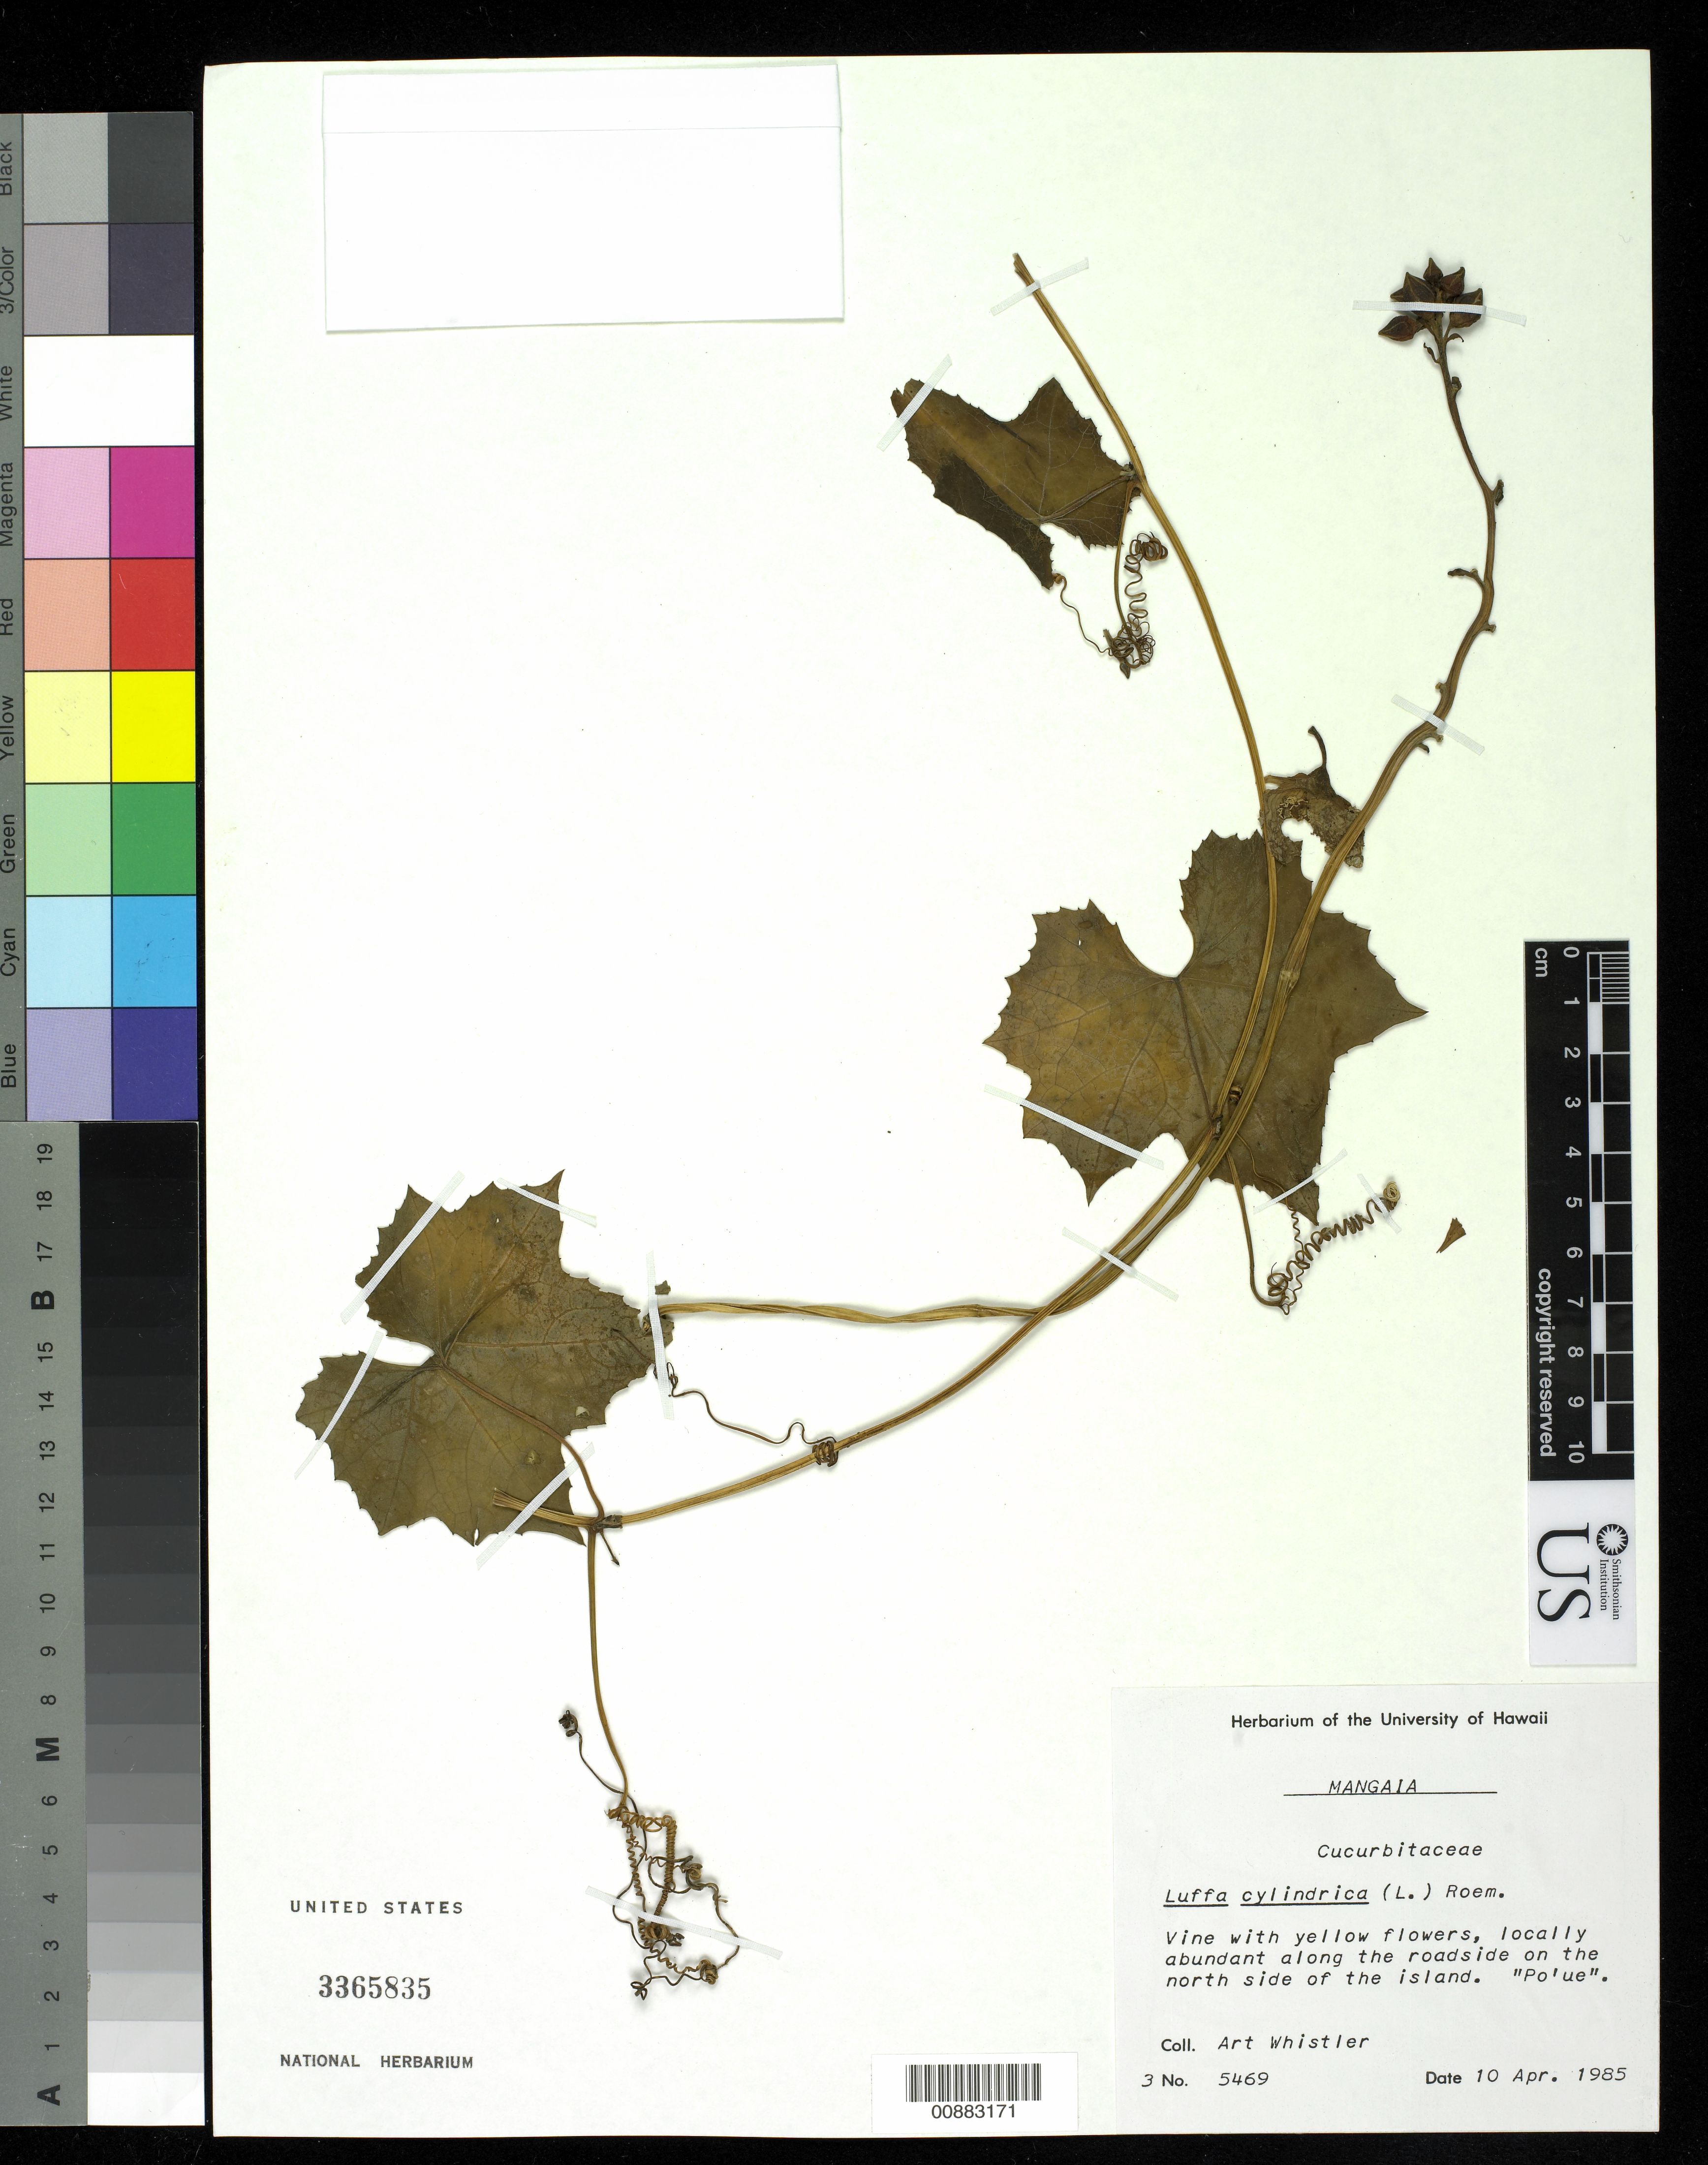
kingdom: Plantae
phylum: Tracheophyta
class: Magnoliopsida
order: Cucurbitales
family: Cucurbitaceae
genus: Luffa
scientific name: Luffa aegyptiaca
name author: Mill.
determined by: Strong, Mark T., (BOT), Smithsonian Institution - National Museum of Natural History (UNITED STATES)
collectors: A. Whistler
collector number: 5469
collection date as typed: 10 Apr 1985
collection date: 1985-04-10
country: Cook Islands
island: Mangaia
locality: abundant along the roadside on the north side of the island. Lower Cook Is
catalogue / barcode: US 3365835